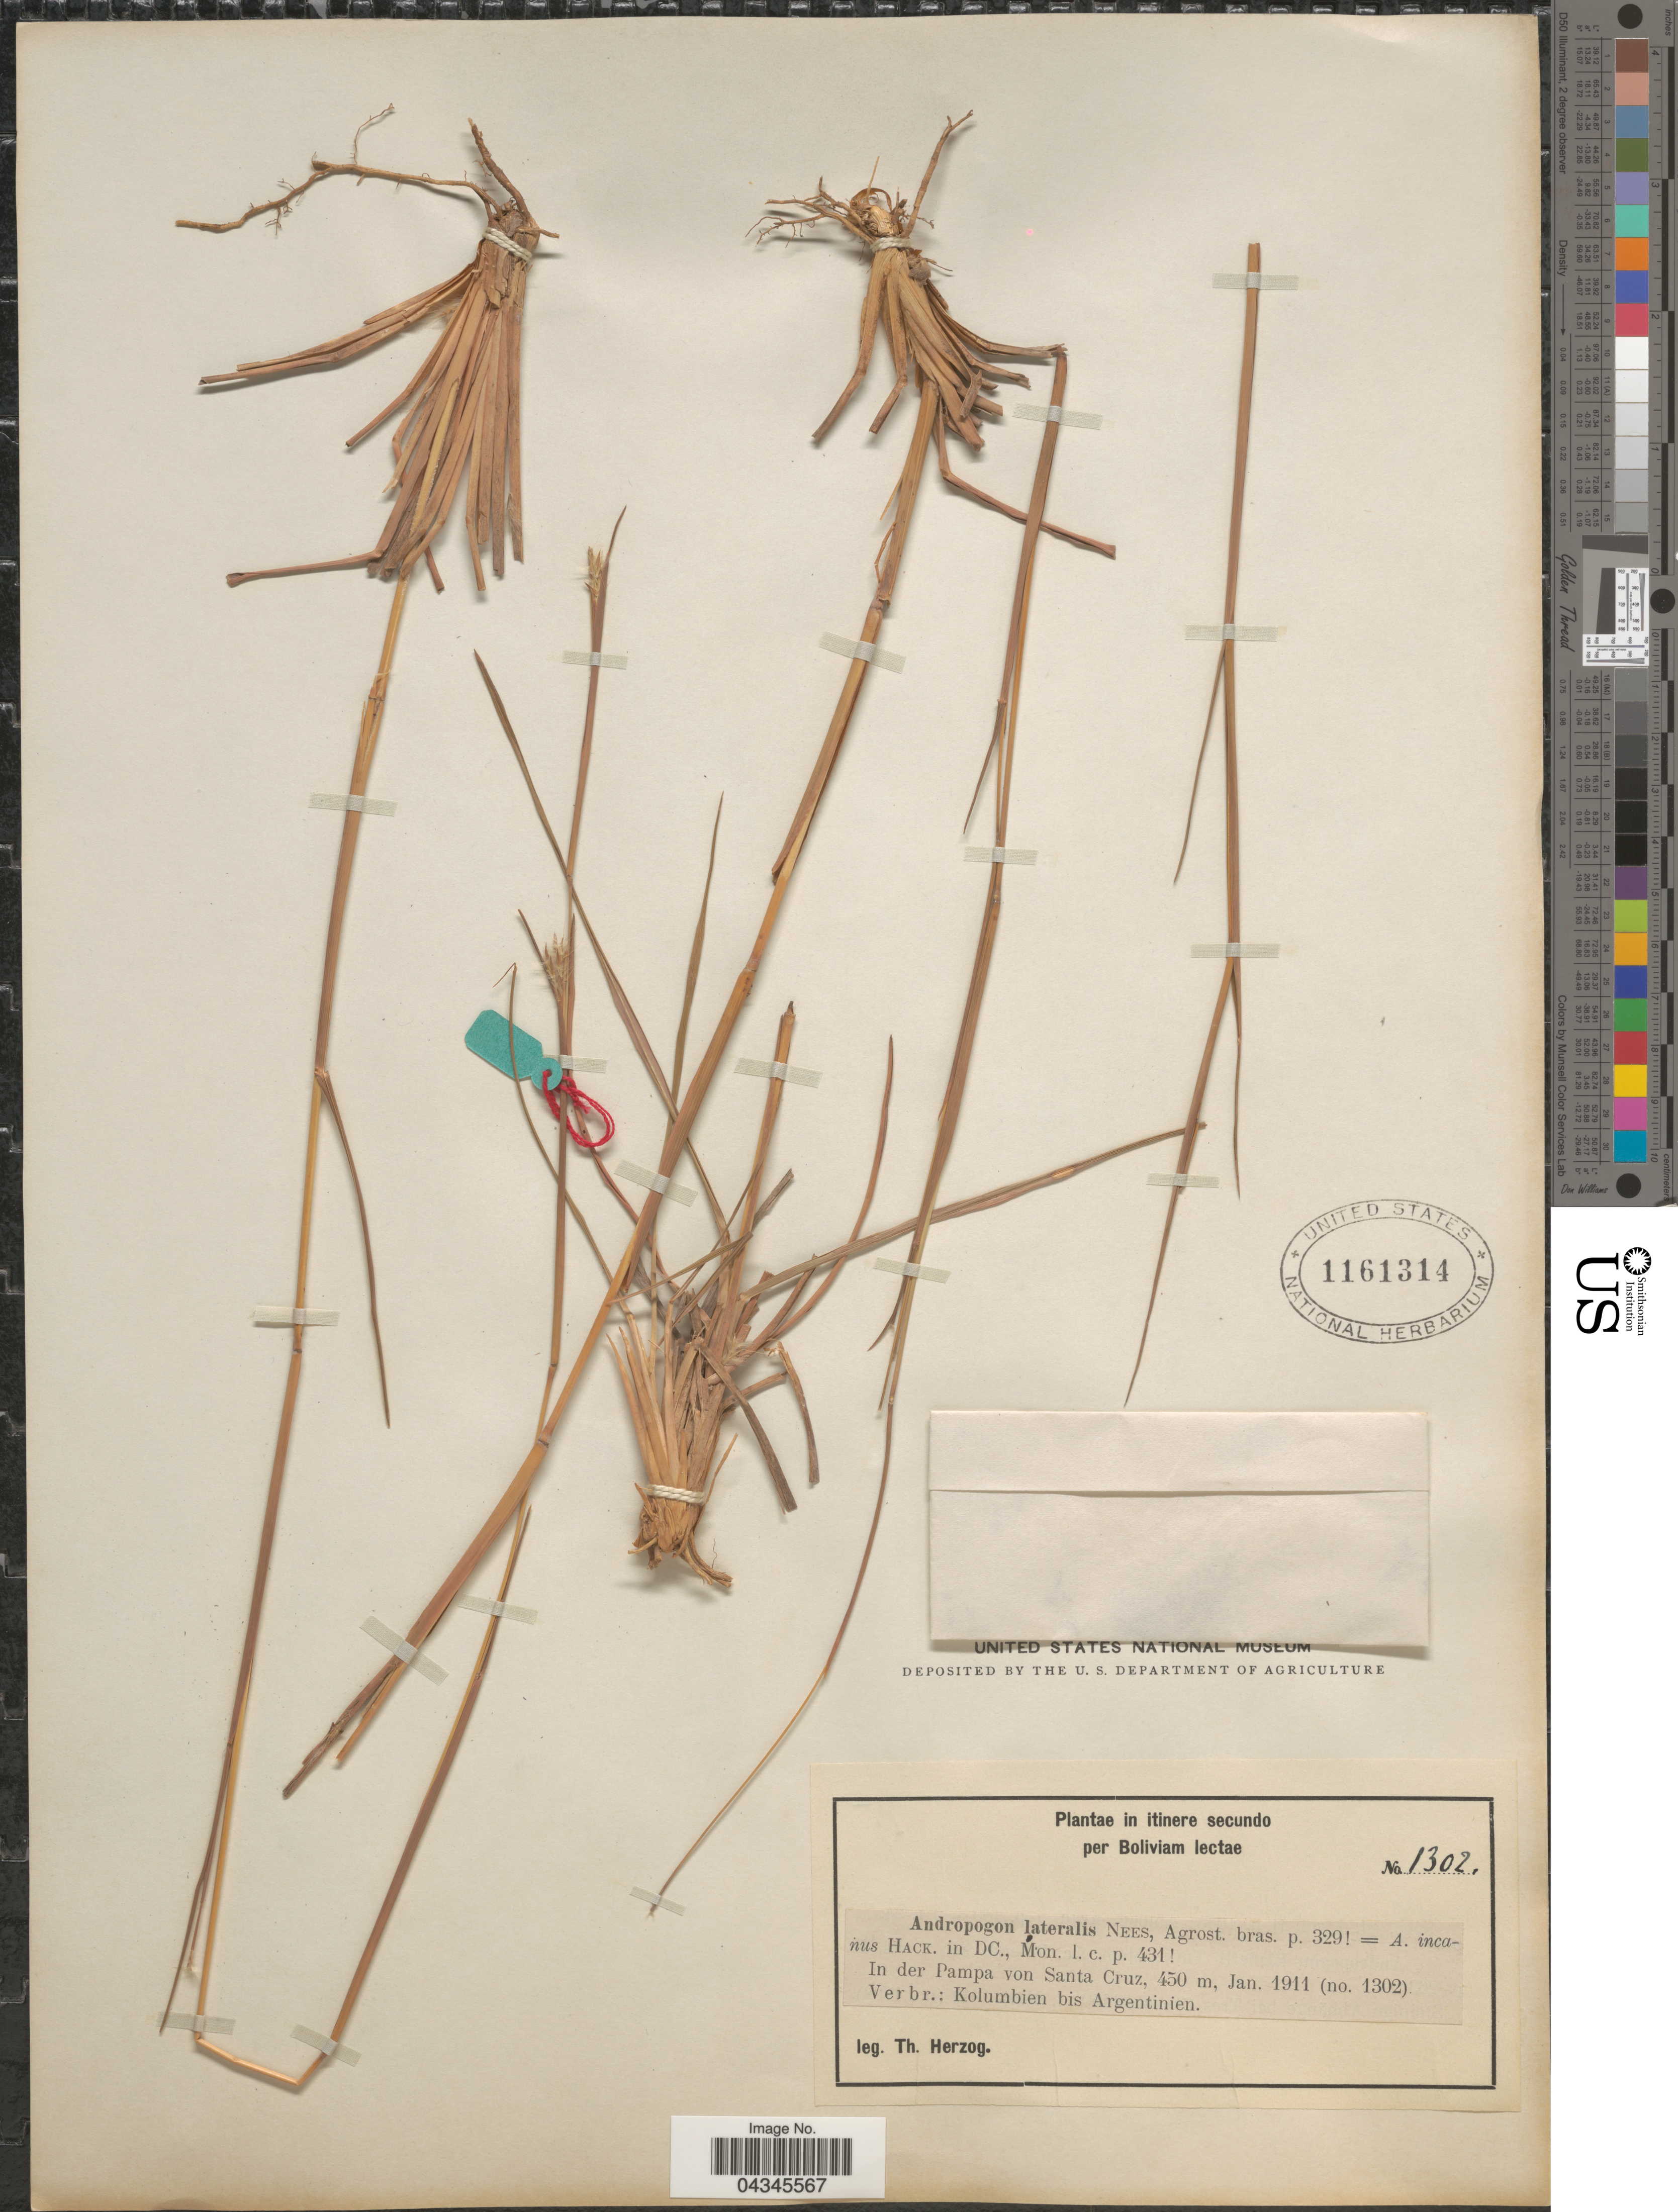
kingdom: Plantae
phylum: Tracheophyta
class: Liliopsida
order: Poales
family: Poaceae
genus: Andropogon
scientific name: Andropogon lateralis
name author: Nees in Mart.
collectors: T. Herzog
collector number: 1302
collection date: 1911-01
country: Bolivia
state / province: Santa Cruz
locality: In der Pampa von Santa Cruz.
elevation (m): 450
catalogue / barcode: US 1161314